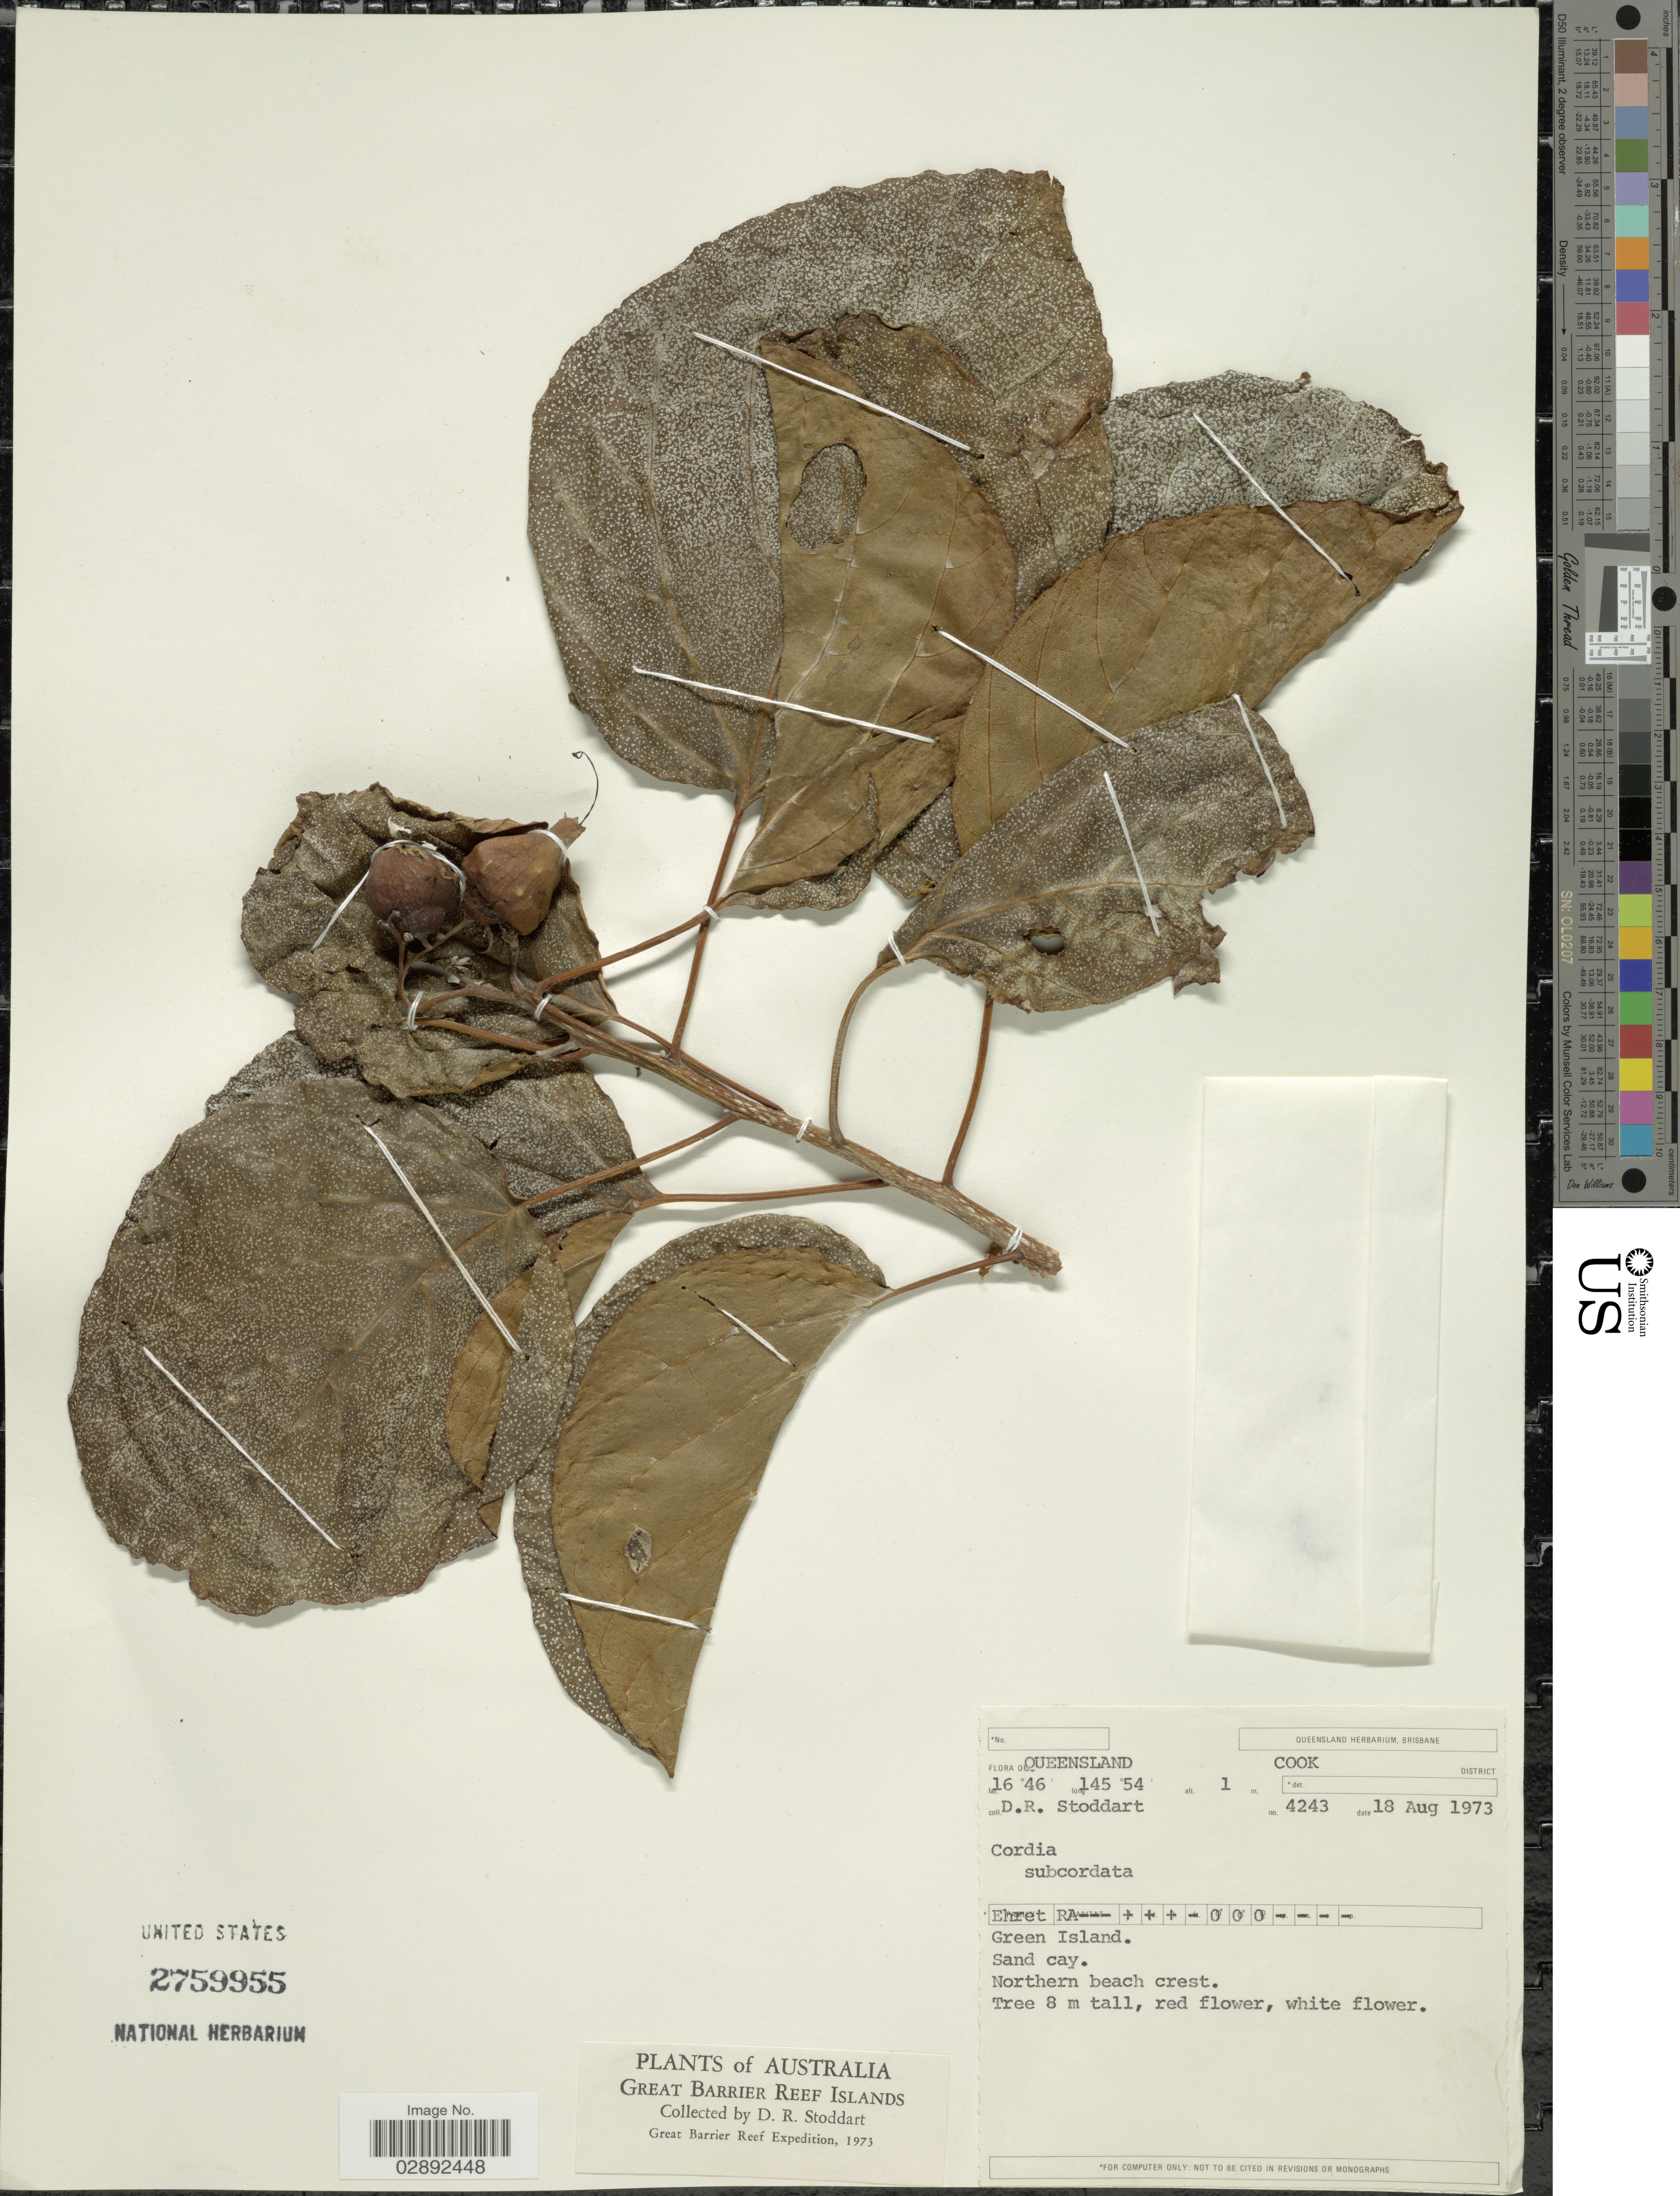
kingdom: Plantae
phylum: Tracheophyta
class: Magnoliopsida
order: Boraginales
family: Cordiaceae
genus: Cordia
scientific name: Cordia subcordata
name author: Lam.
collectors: D. R. Stoddart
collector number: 4243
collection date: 1973-08-18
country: Australia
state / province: Queensland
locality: Cook District. Green Island.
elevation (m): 1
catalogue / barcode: US 2759955